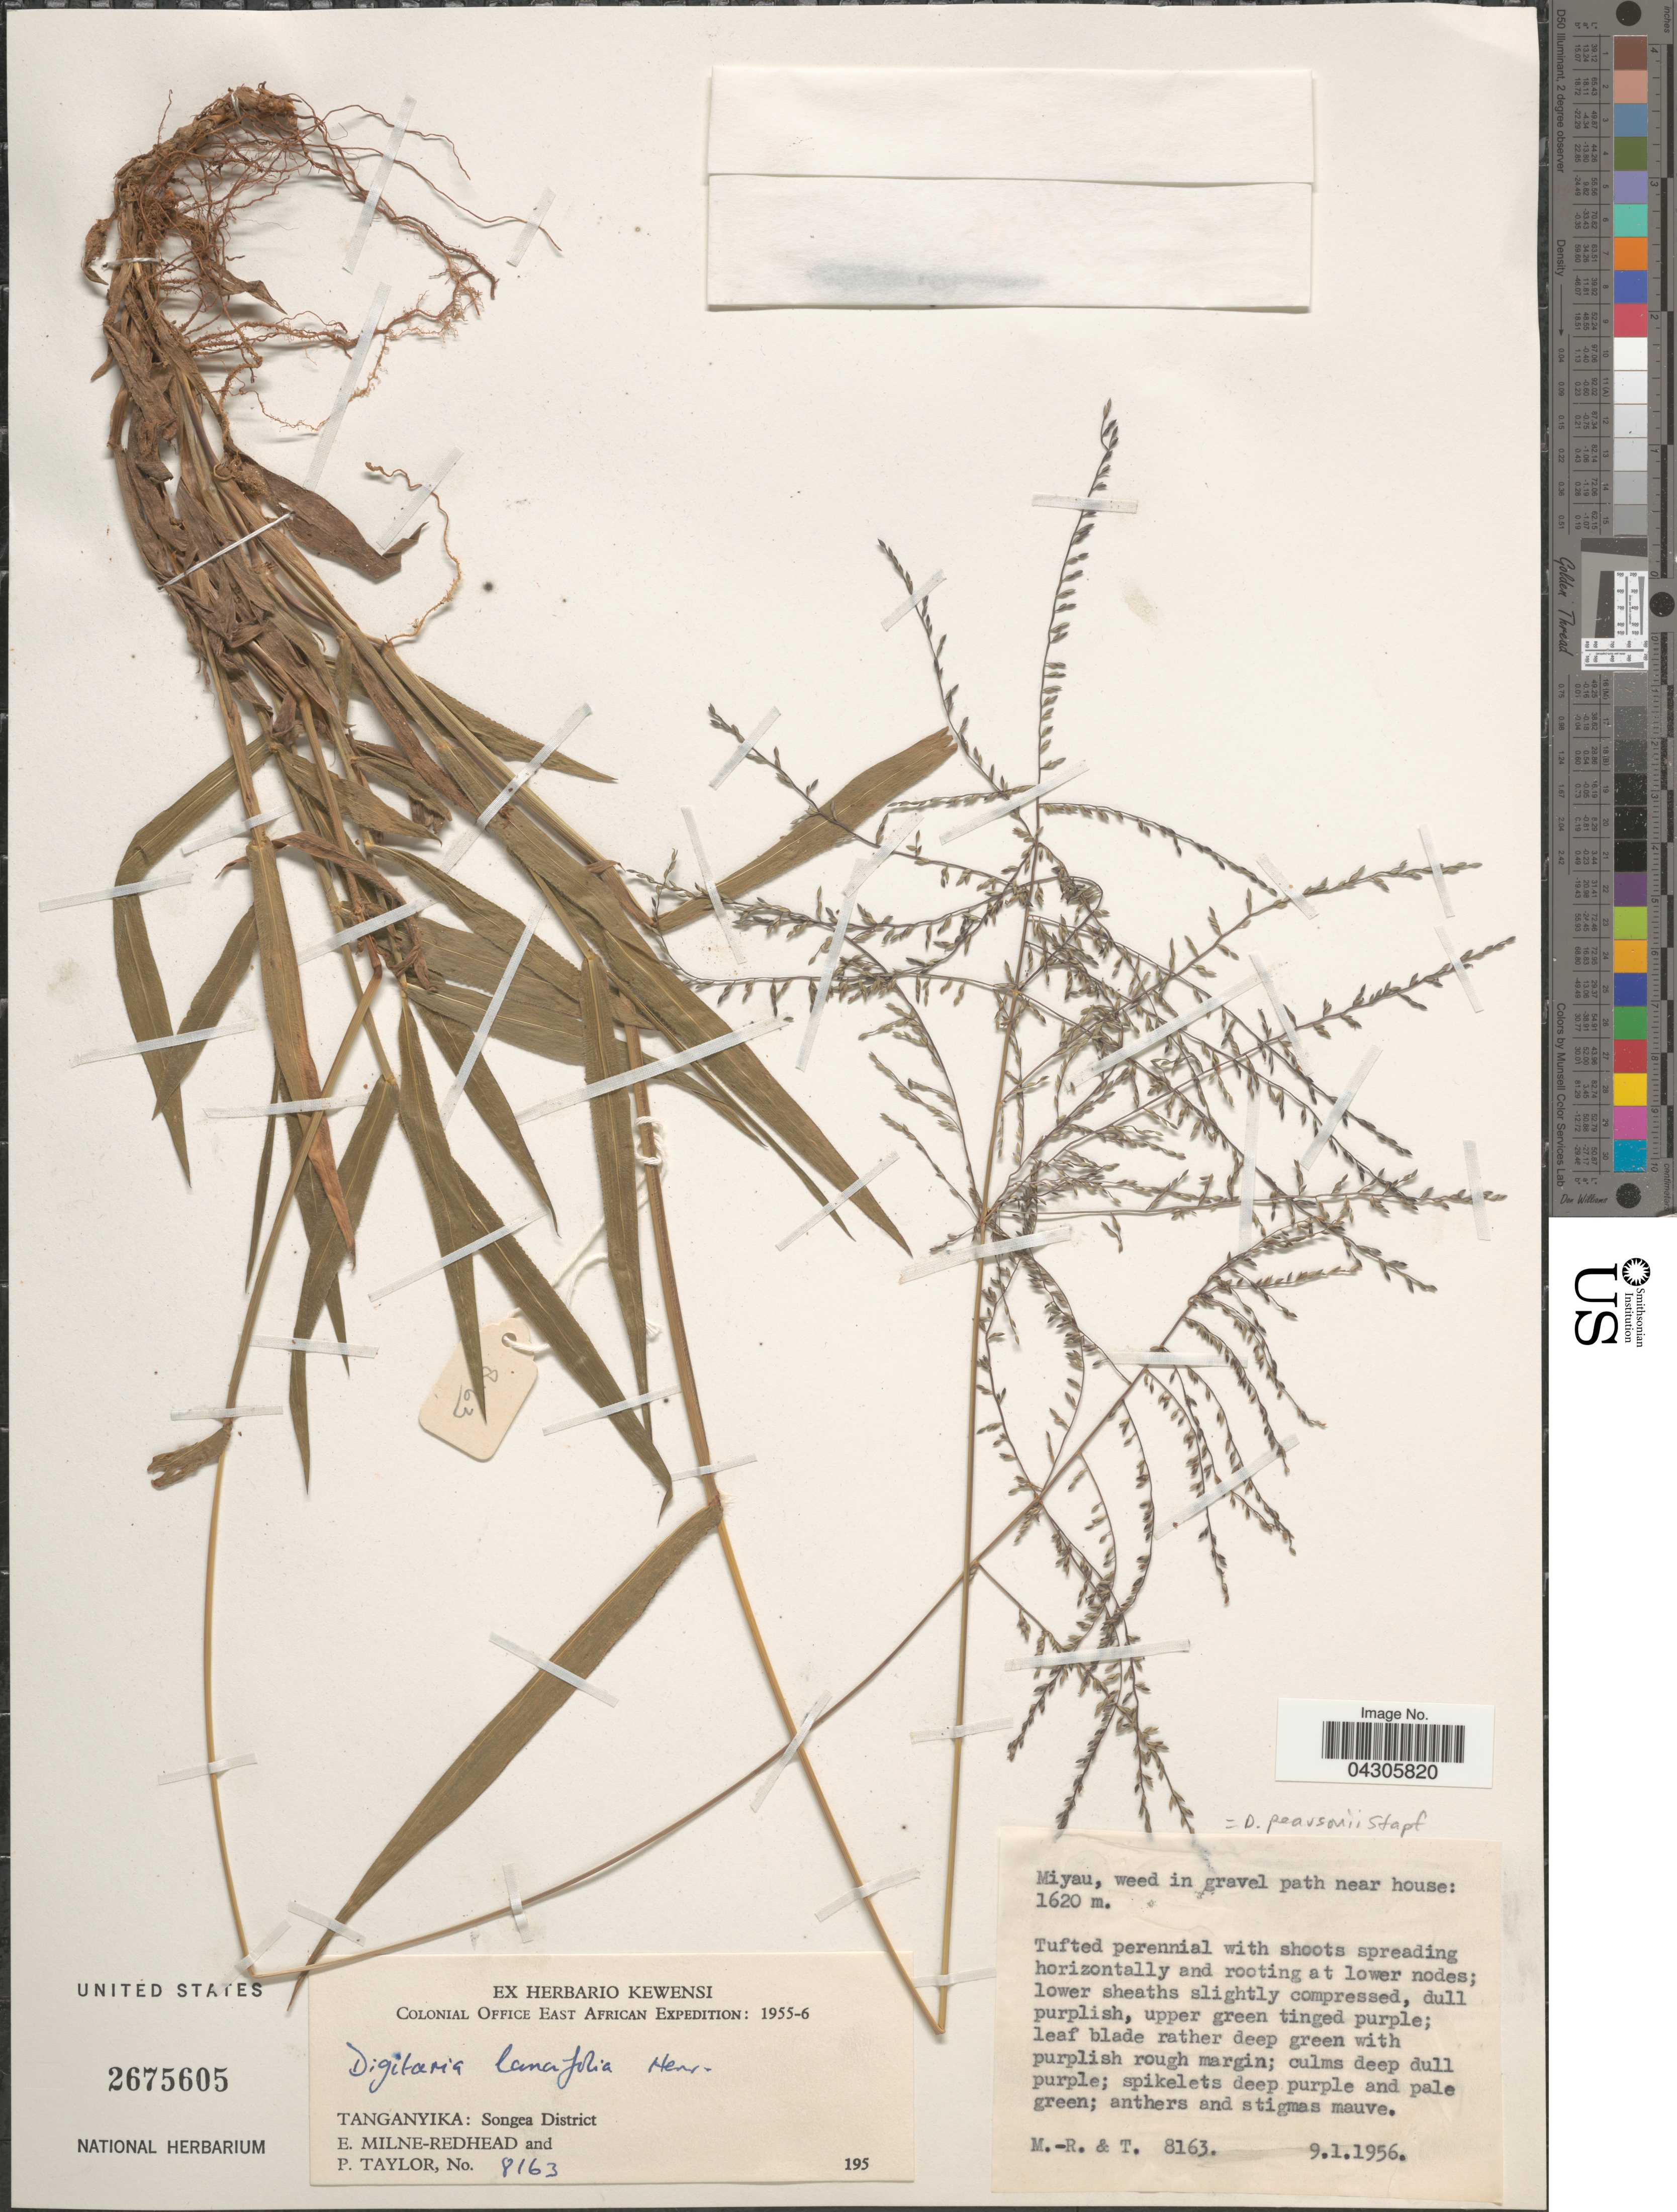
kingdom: Plantae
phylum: Tracheophyta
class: Liliopsida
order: Poales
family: Poaceae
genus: Digitaria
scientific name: Digitaria pearsonii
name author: Stapf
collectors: E. W. Milne-Redhead & P. Taylor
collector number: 8163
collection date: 1956-01-09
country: Tanzania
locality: Colonial Office East African Expedition: 1955-6. Tanganyika: Songea District. Miyau.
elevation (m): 1620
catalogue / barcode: US 2675605